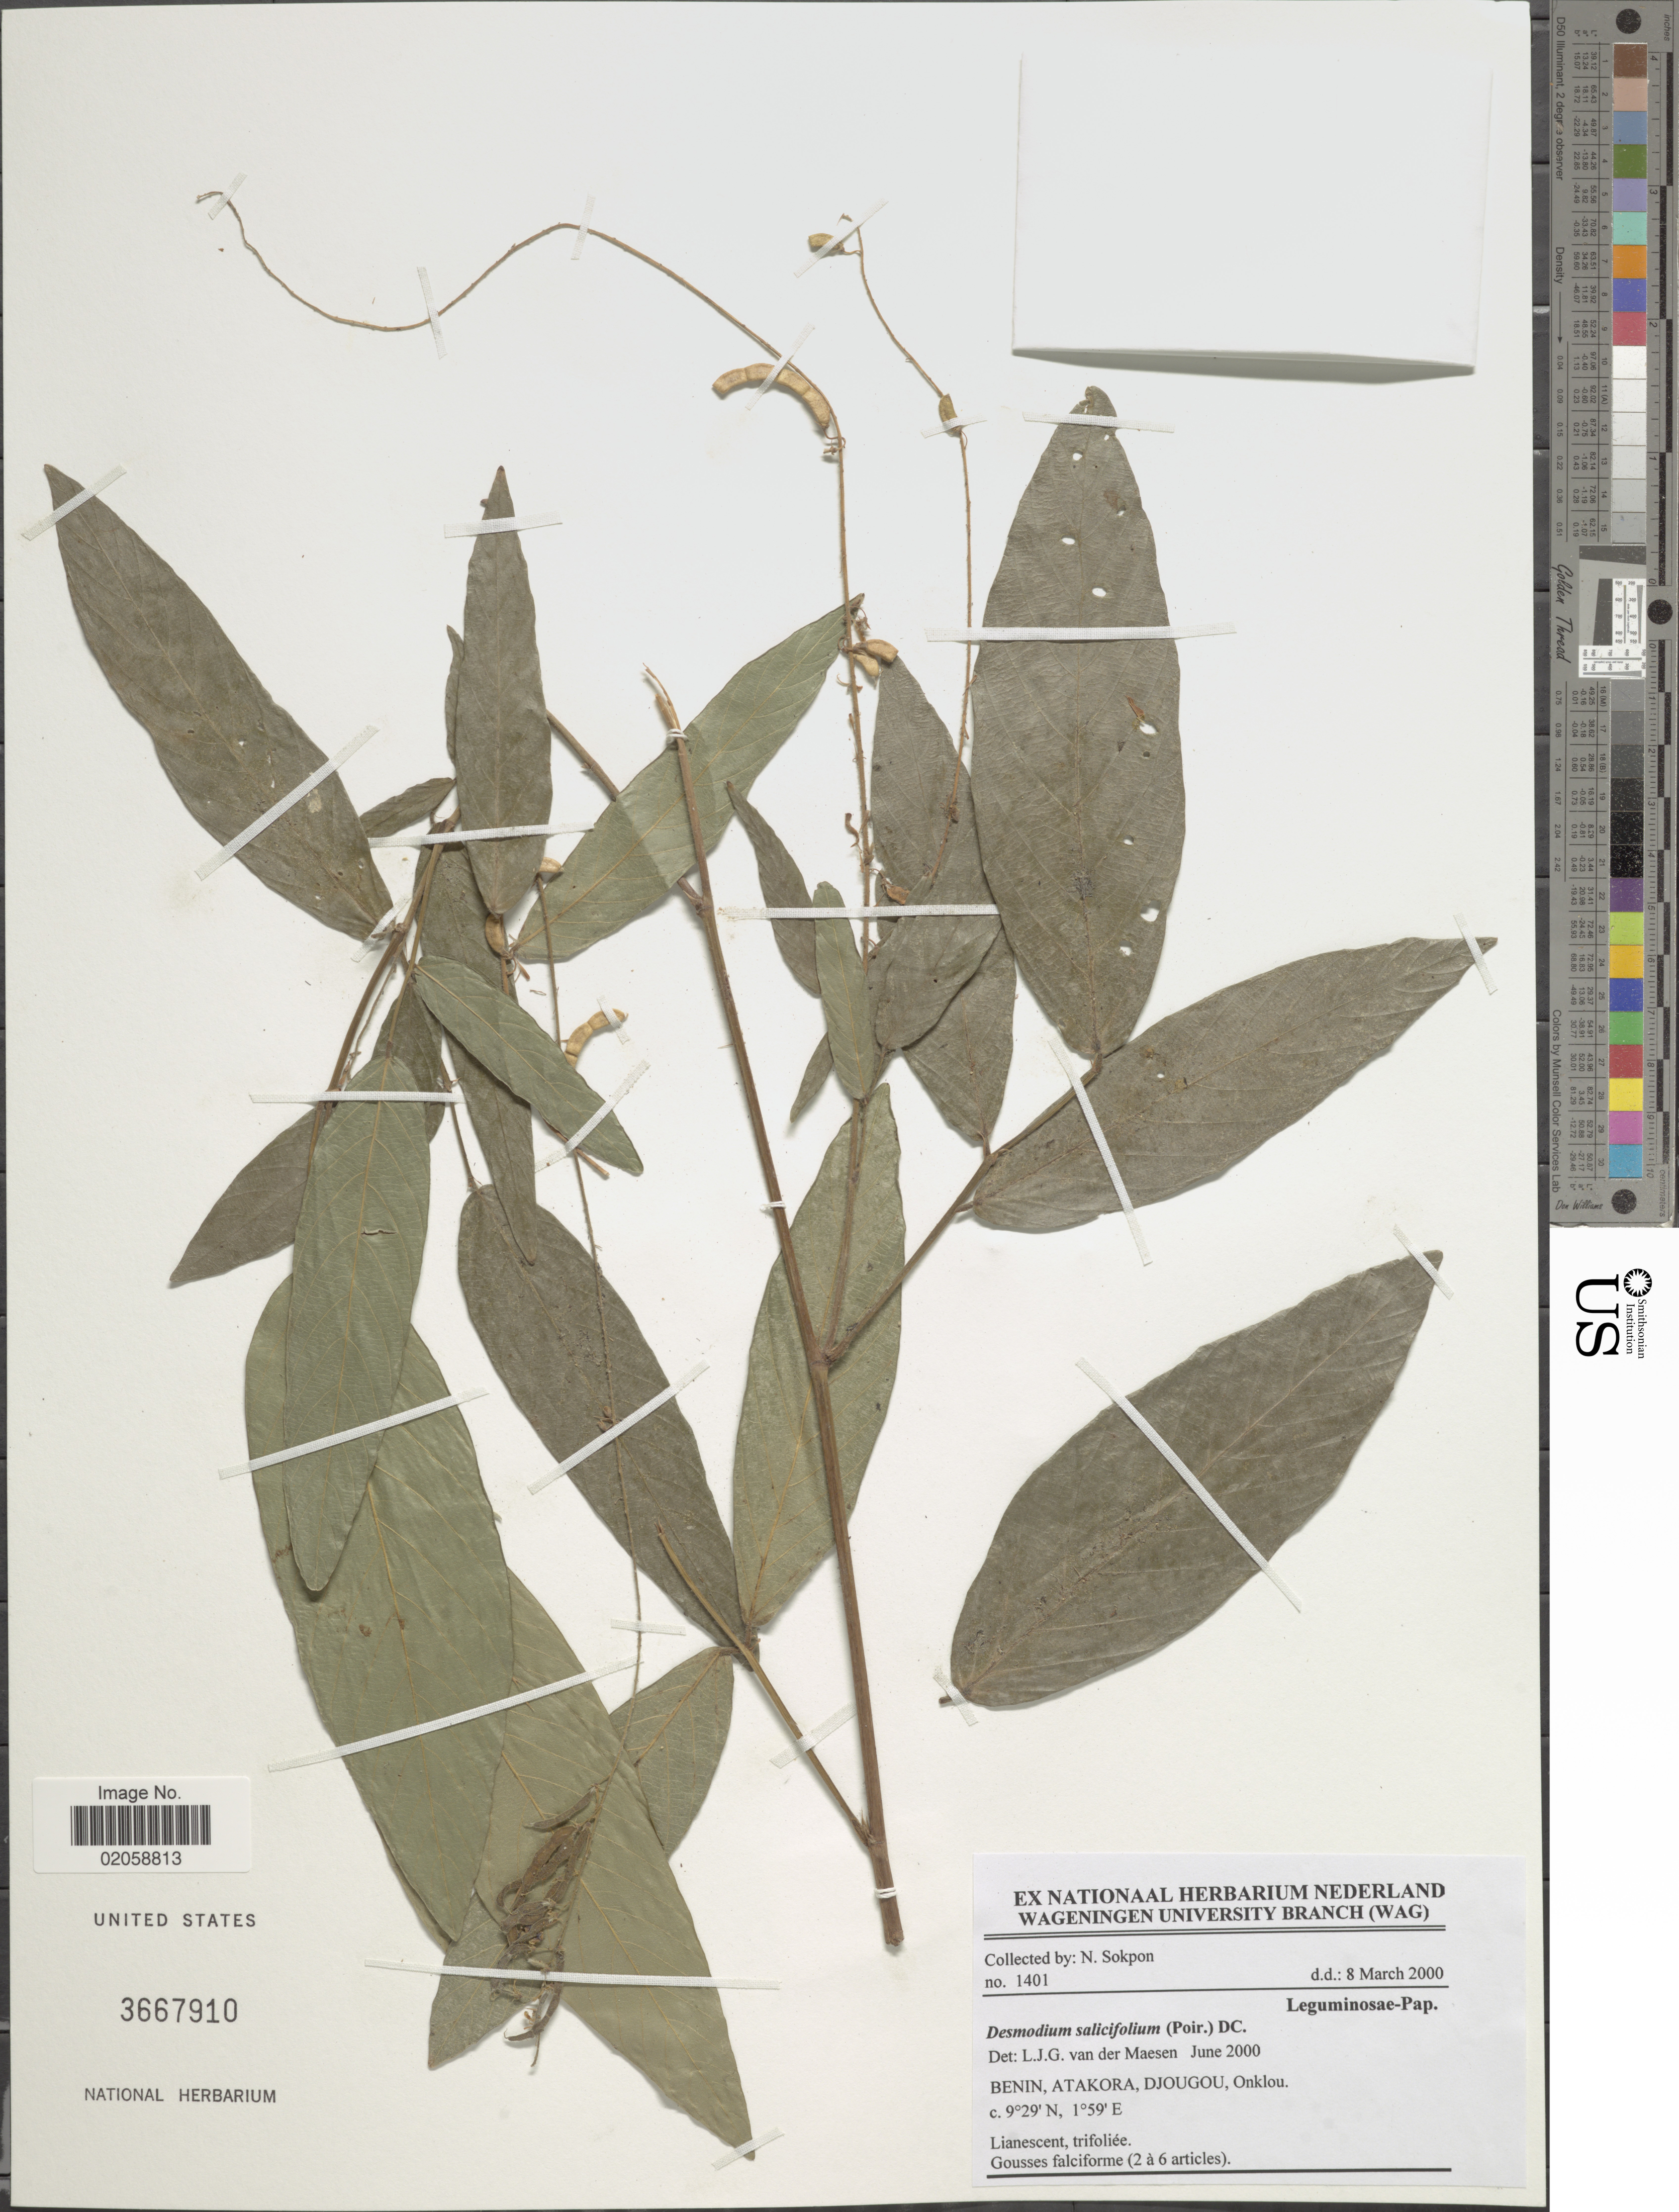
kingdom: Plantae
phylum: Tracheophyta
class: Magnoliopsida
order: Fabales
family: Fabaceae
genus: Pleurolobus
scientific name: Pleurolobus salicifolius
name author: (Poir.) H. Ohashi & K. Ohashi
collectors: N. Sokpon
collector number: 1401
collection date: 2000-03-08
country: Benin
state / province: Atakora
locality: Djougou, Onklou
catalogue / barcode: US 3667910